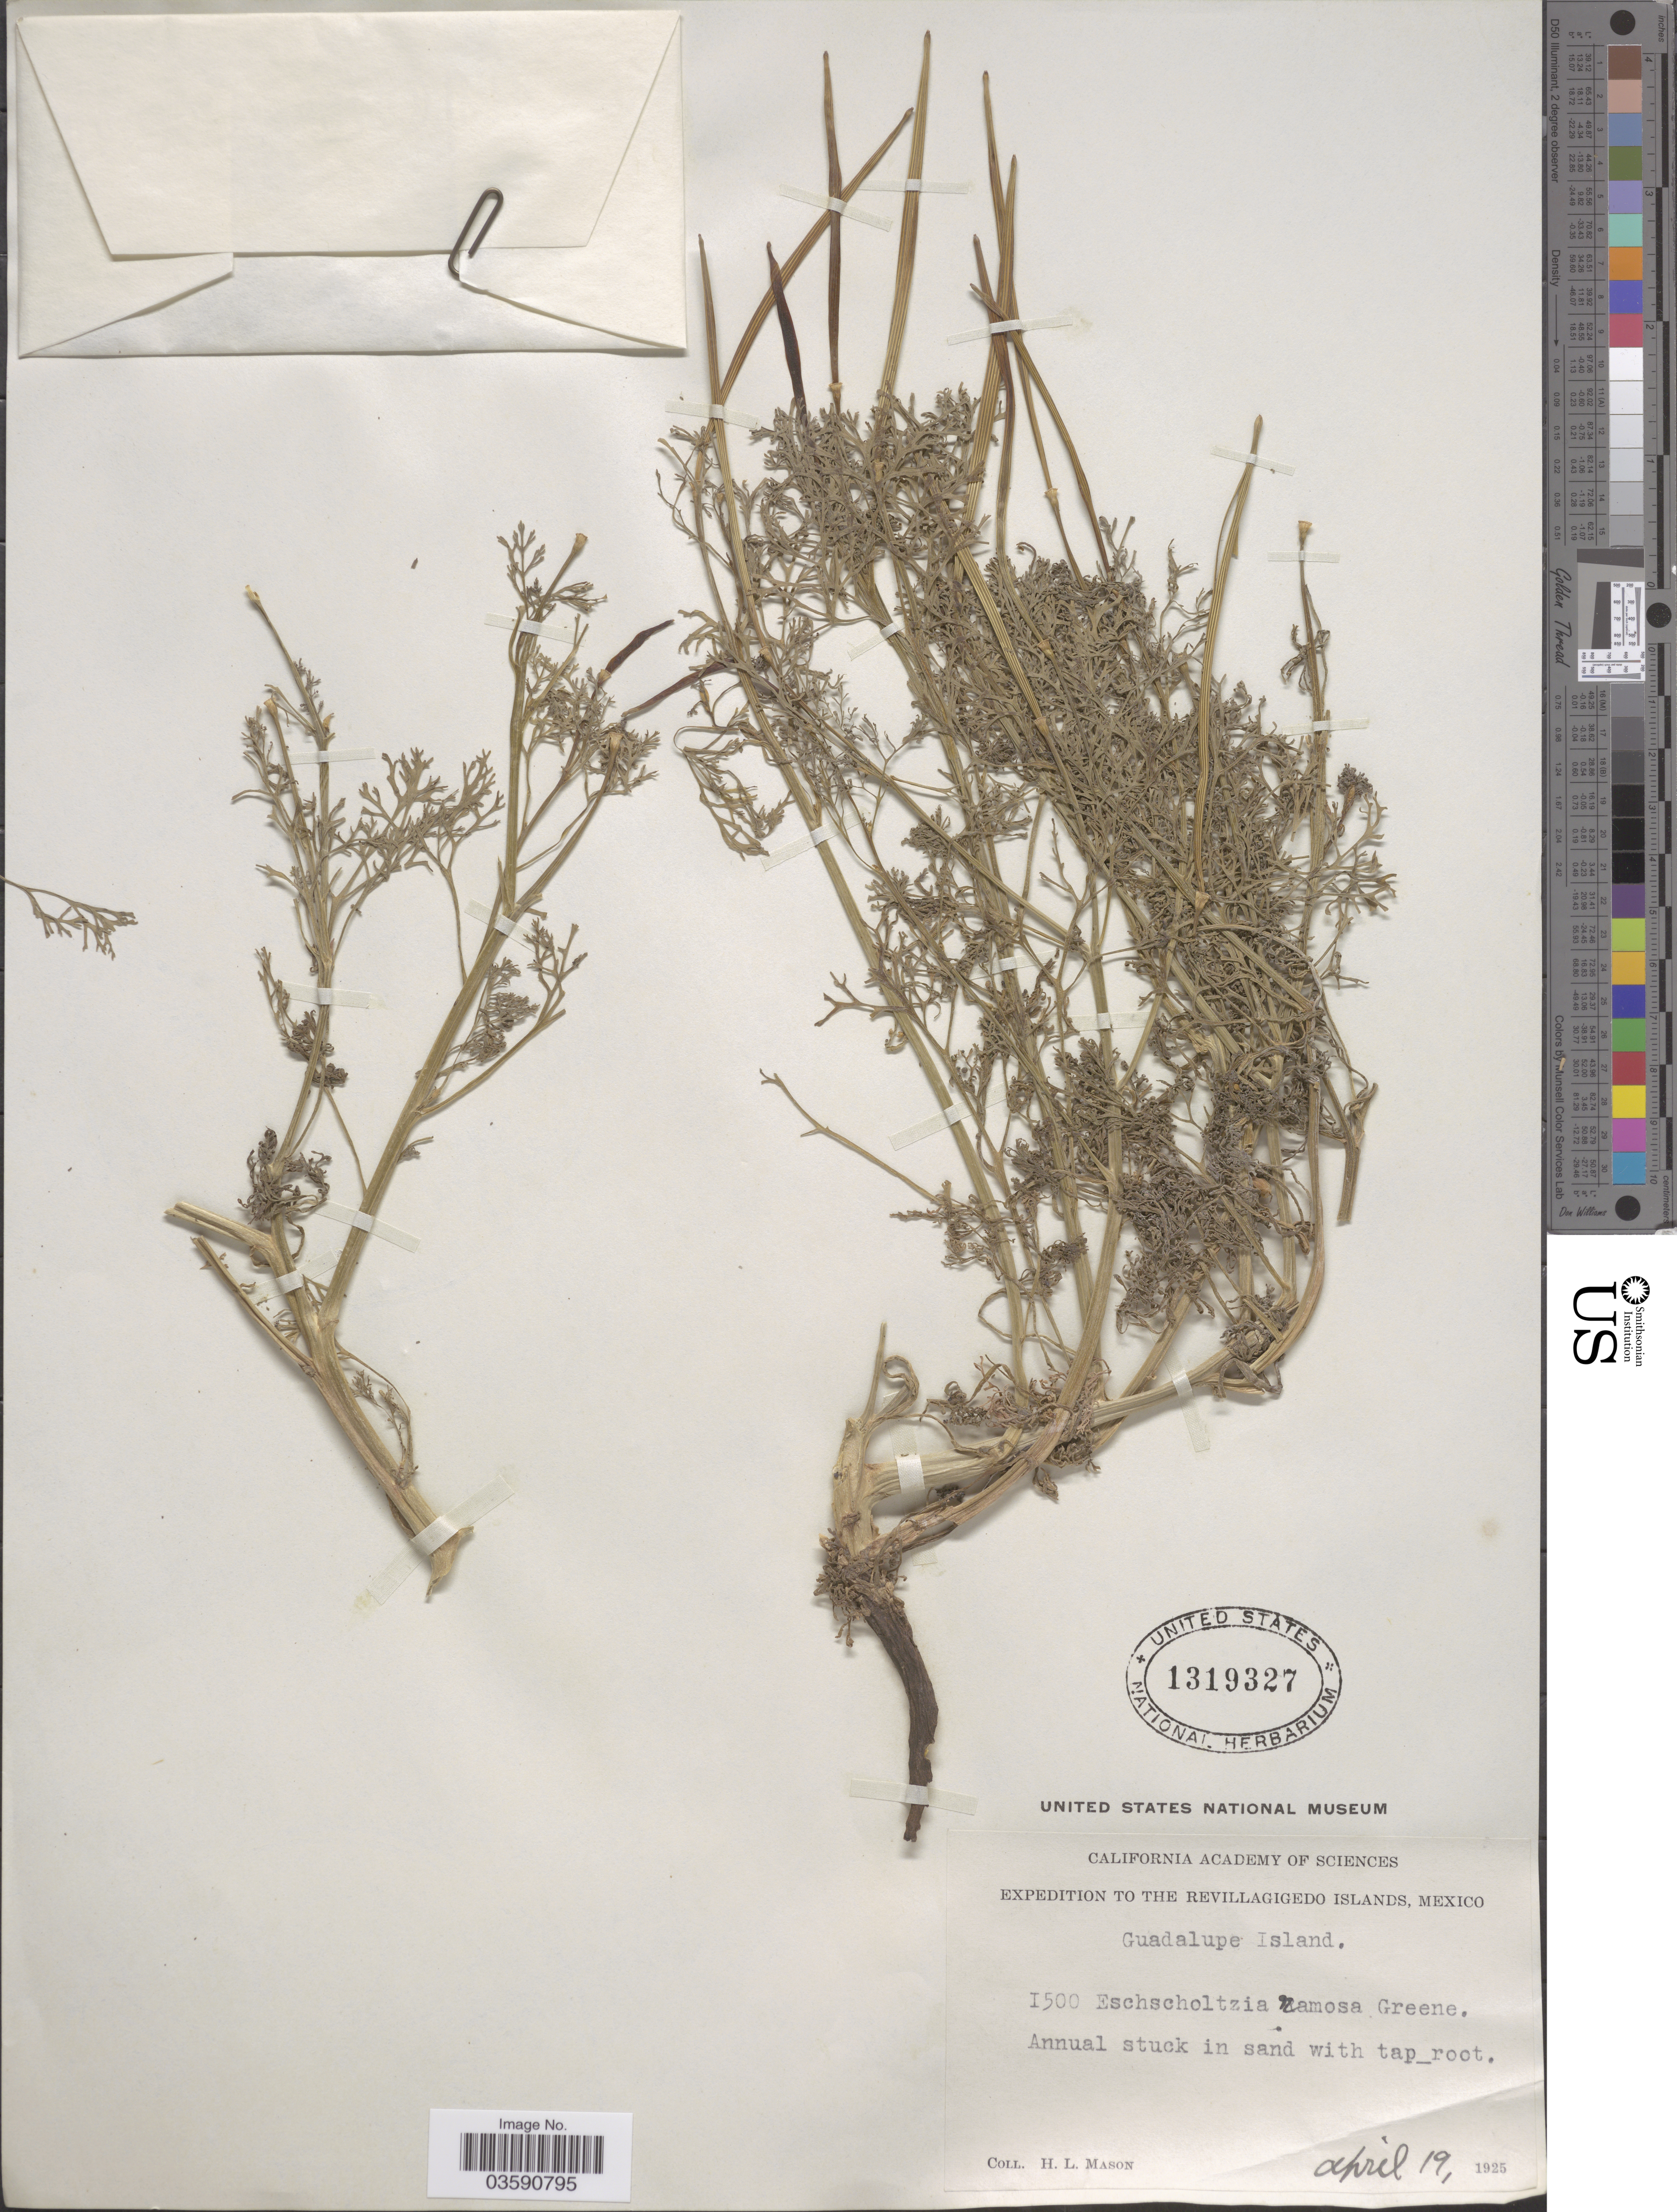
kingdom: Plantae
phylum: Tracheophyta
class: Magnoliopsida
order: Ranunculales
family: Papaveraceae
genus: Eschscholzia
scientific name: Eschscholzia ramosa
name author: (Greene) Greene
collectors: H. L. Mason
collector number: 1500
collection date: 1925-04-19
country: Mexico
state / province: Baja California Norte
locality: The Revillagigedo Islands. Guadalupe Island.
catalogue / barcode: US 1319327